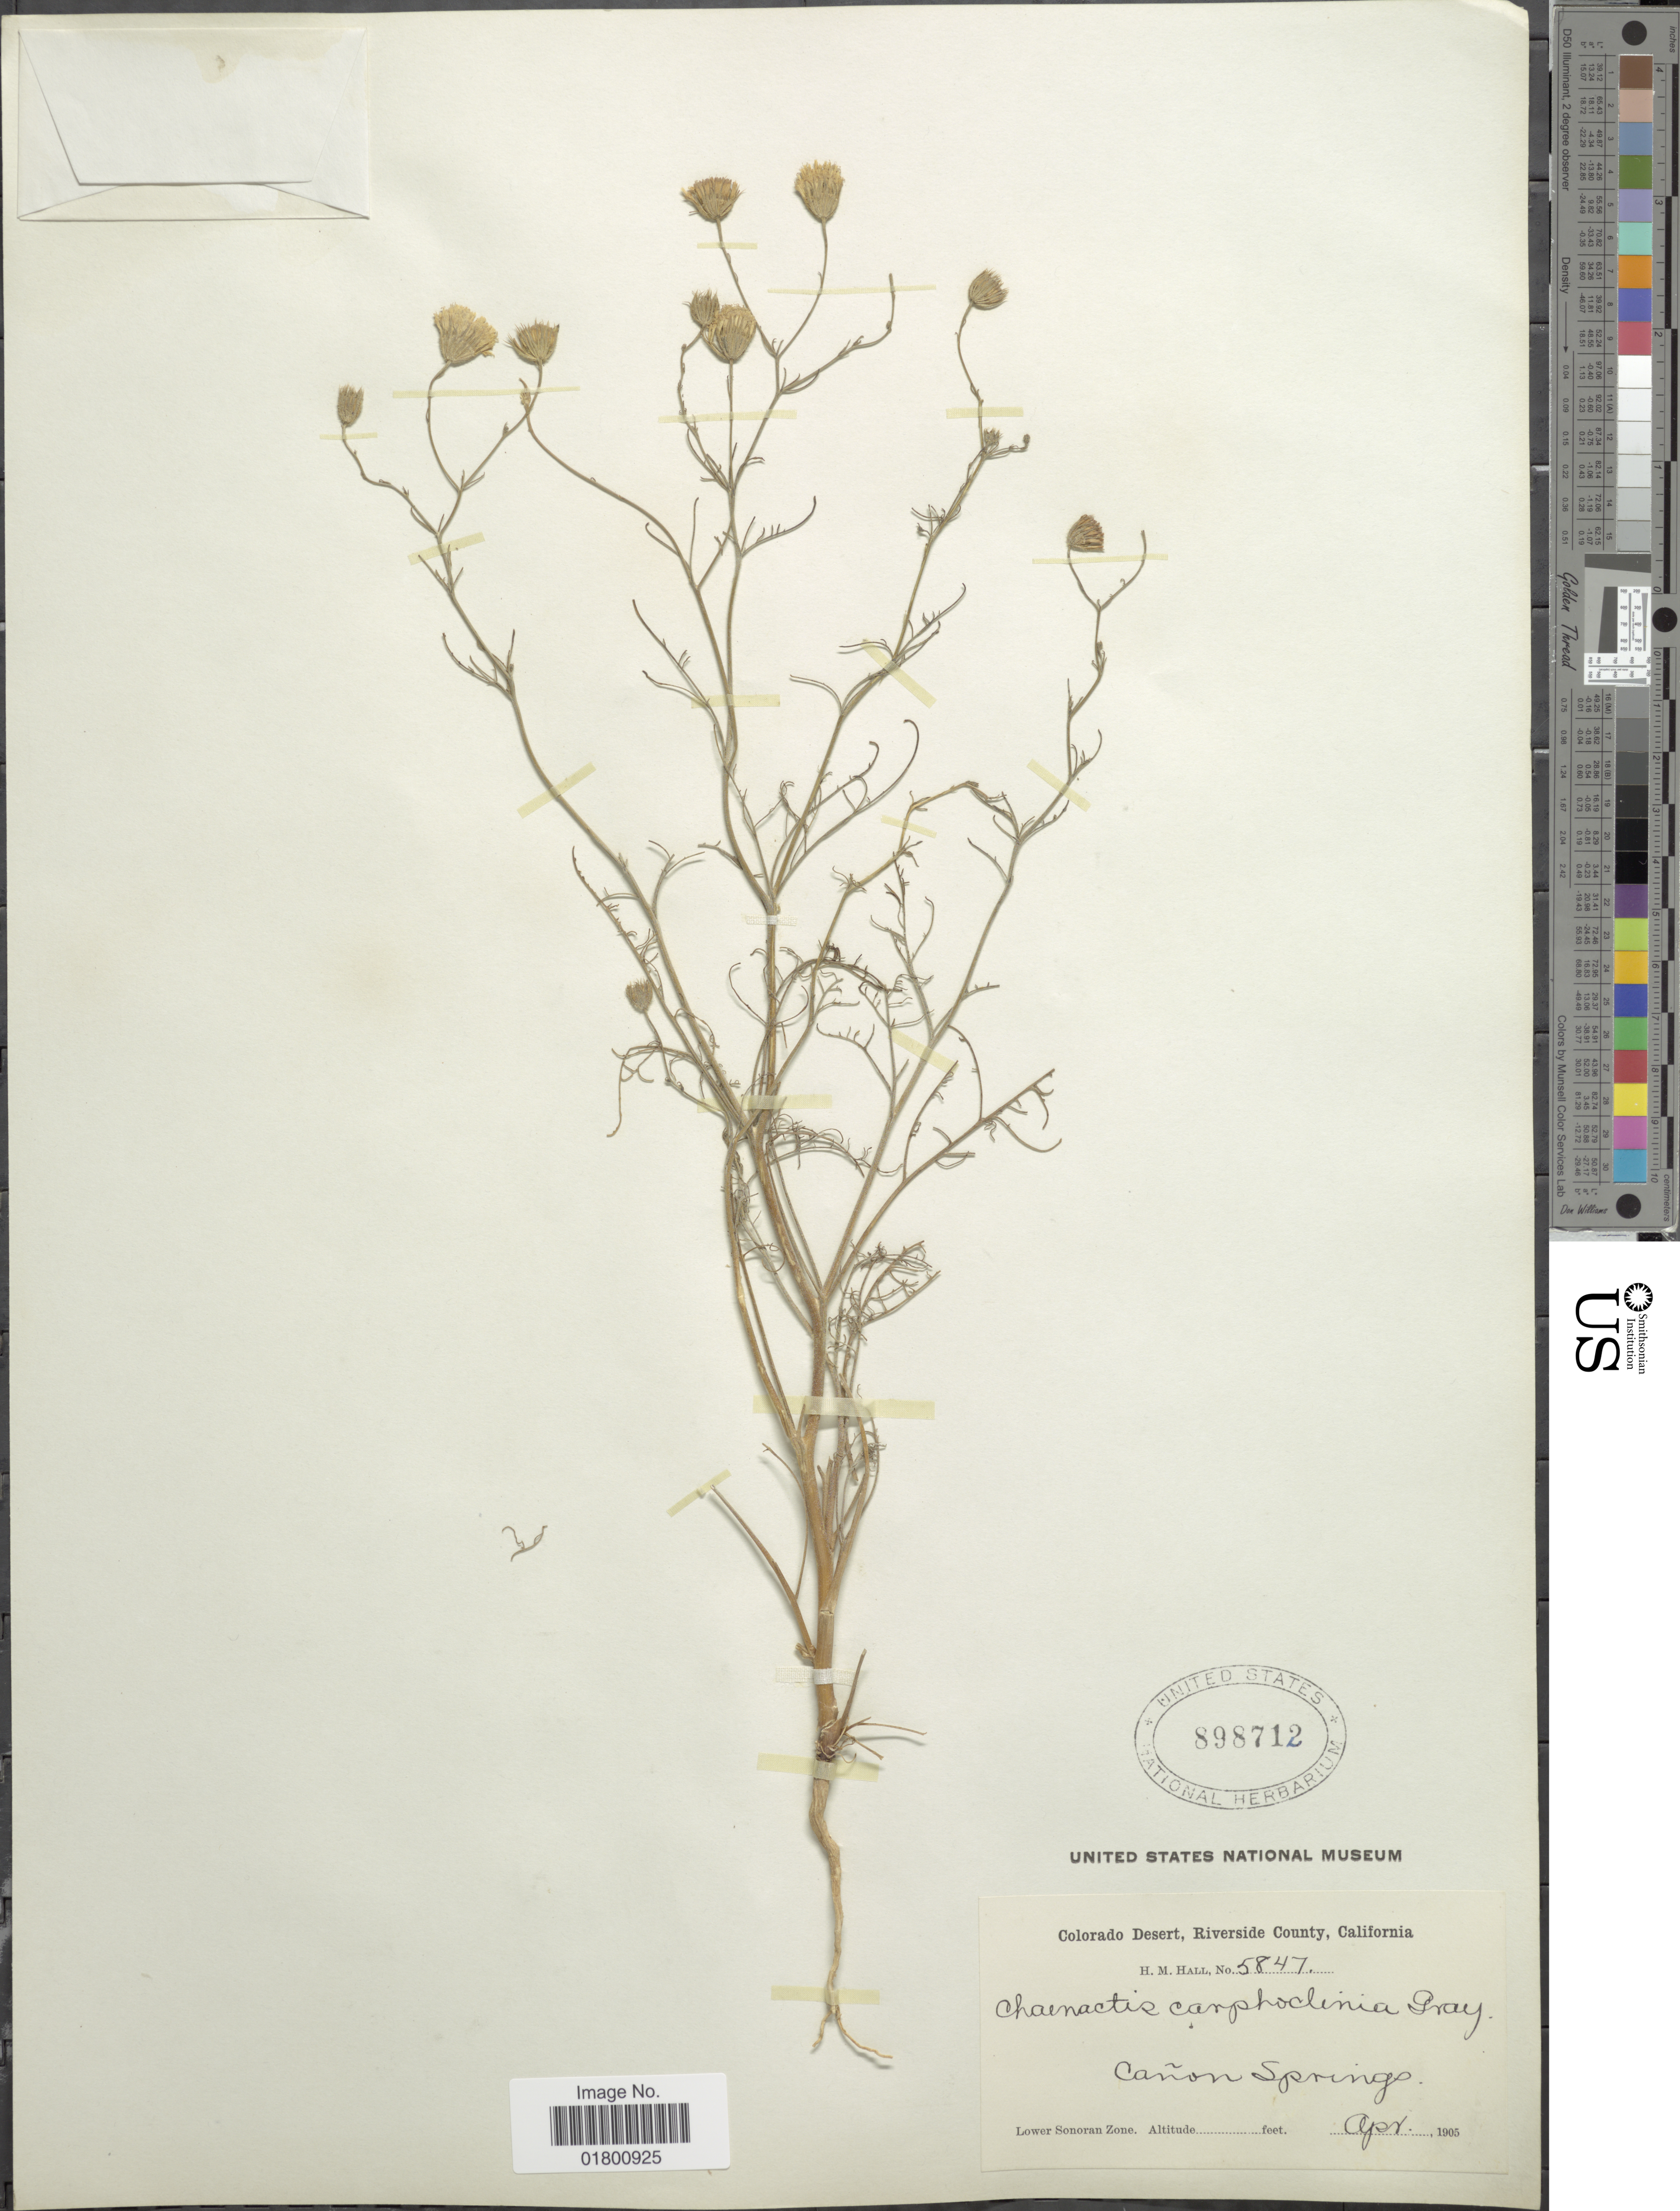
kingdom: Plantae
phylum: Tracheophyta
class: Magnoliopsida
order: Asterales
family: Asteraceae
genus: Chaenactis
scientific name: Chaenactis carphoclinia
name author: A. Gray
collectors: H. M. Hall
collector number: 5847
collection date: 1905-04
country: United States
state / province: California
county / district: Riverside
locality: Colorado Desert, Riverside County, Cañon Springs, Lower Sonoran Zone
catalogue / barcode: US 898712